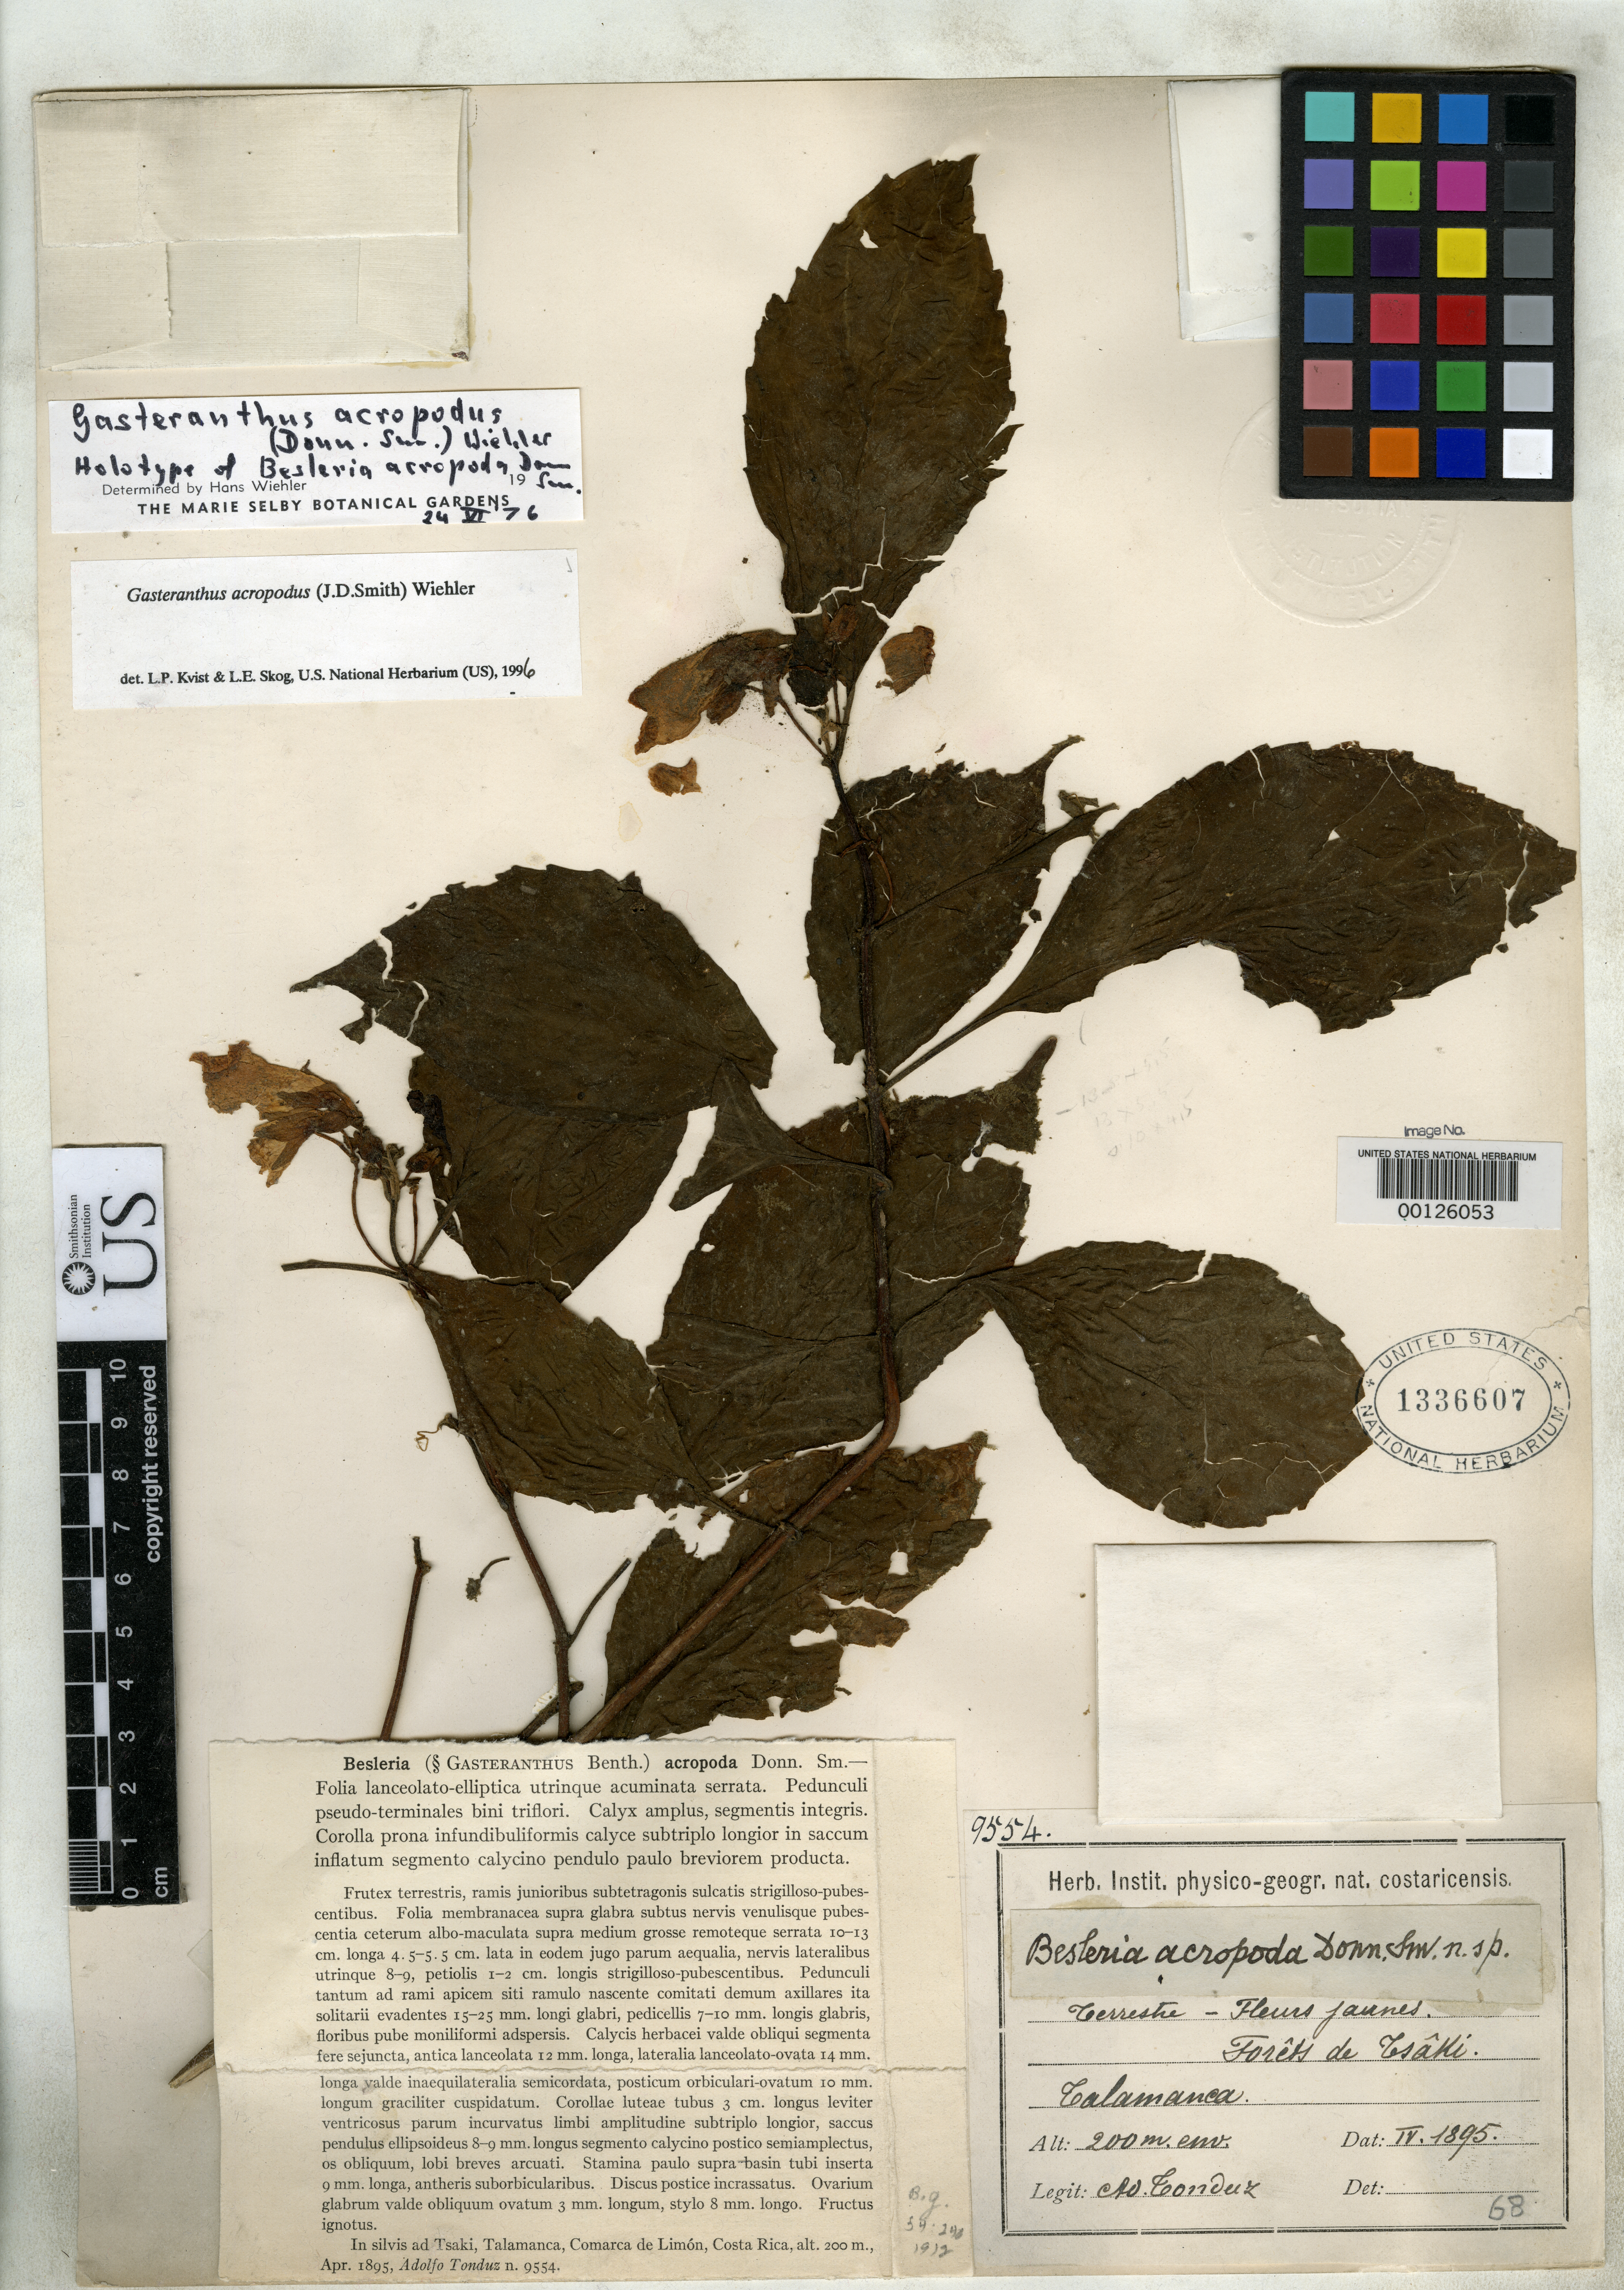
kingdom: Plantae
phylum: Tracheophyta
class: Magnoliopsida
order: Lamiales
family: Gesneriaceae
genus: Besleria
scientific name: Besleria acropoda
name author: Donn. Sm.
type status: Holotype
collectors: A. Tonduz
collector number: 9554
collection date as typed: Apr 1895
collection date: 1895-04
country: Costa Rica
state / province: Limón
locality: Tsaki, Talamanca.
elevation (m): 200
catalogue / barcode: US 1336607